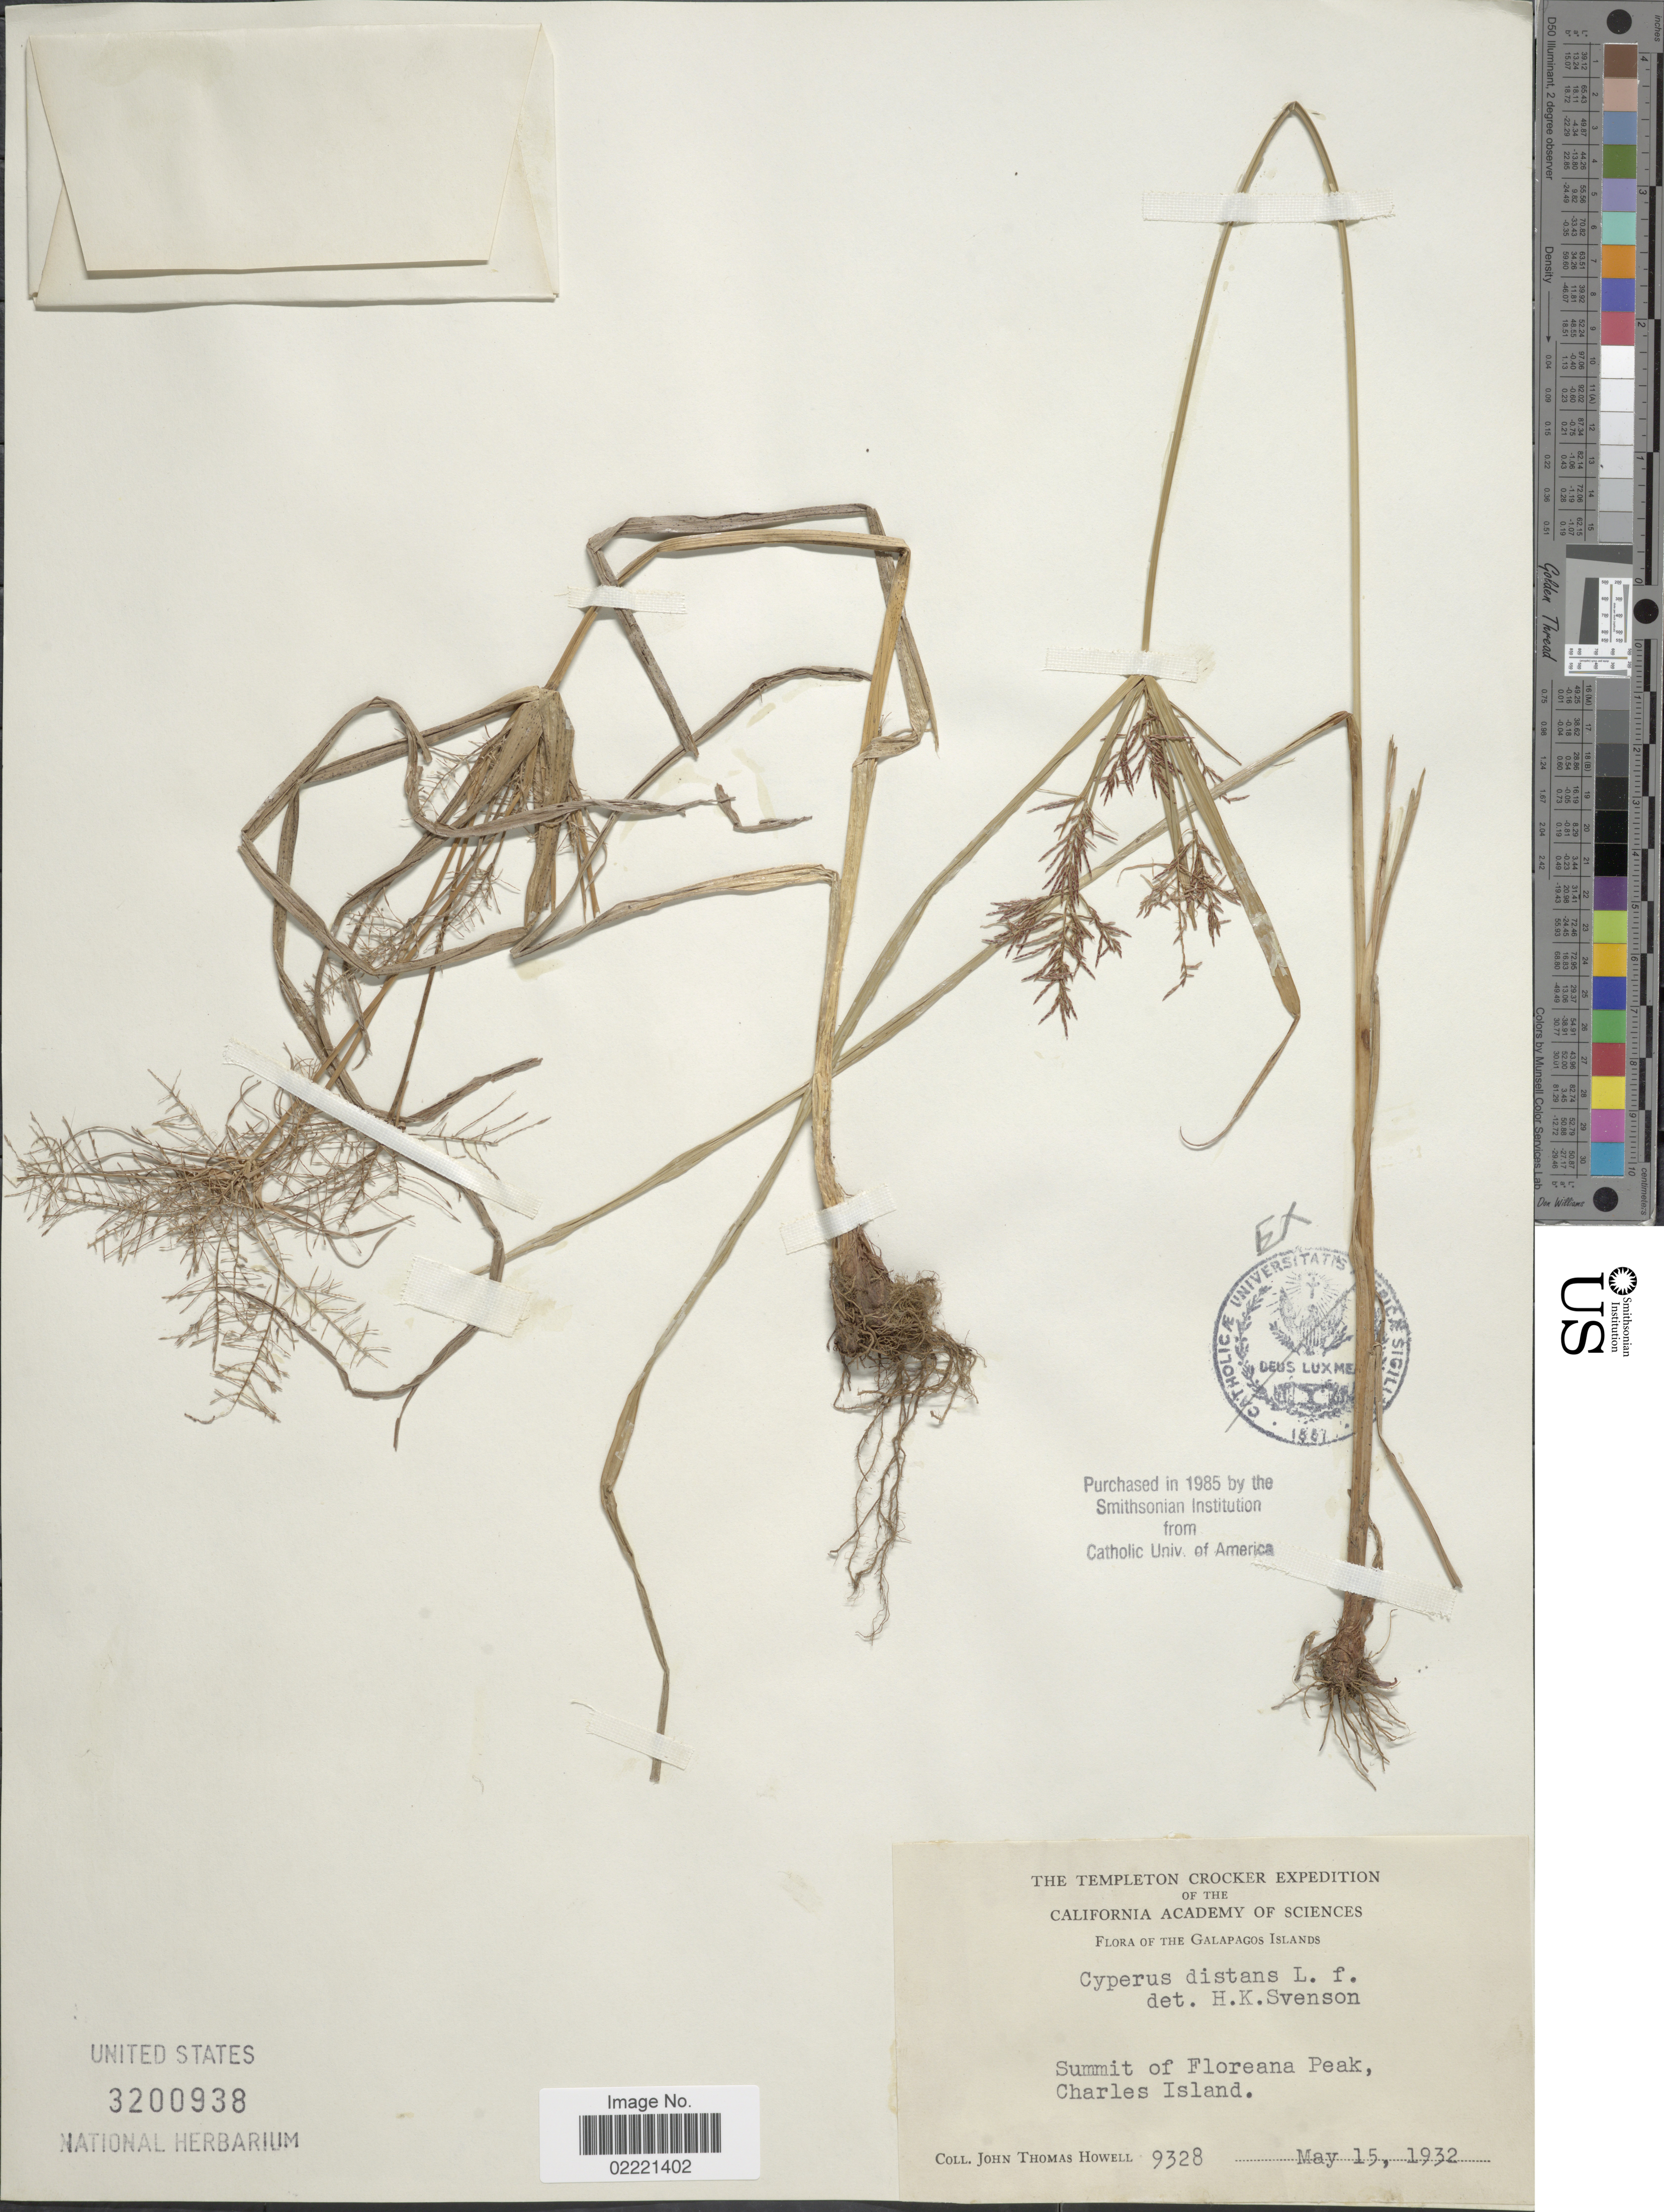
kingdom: Plantae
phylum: Tracheophyta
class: Liliopsida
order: Poales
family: Cyperaceae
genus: Cyperus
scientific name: Cyperus distans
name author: L. f.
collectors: J. T. Howell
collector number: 9328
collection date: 1932-05-15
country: Ecuador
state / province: Colón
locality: Summit of Floreana Peak, Charles Island, Galapagos Island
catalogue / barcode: US 3200938